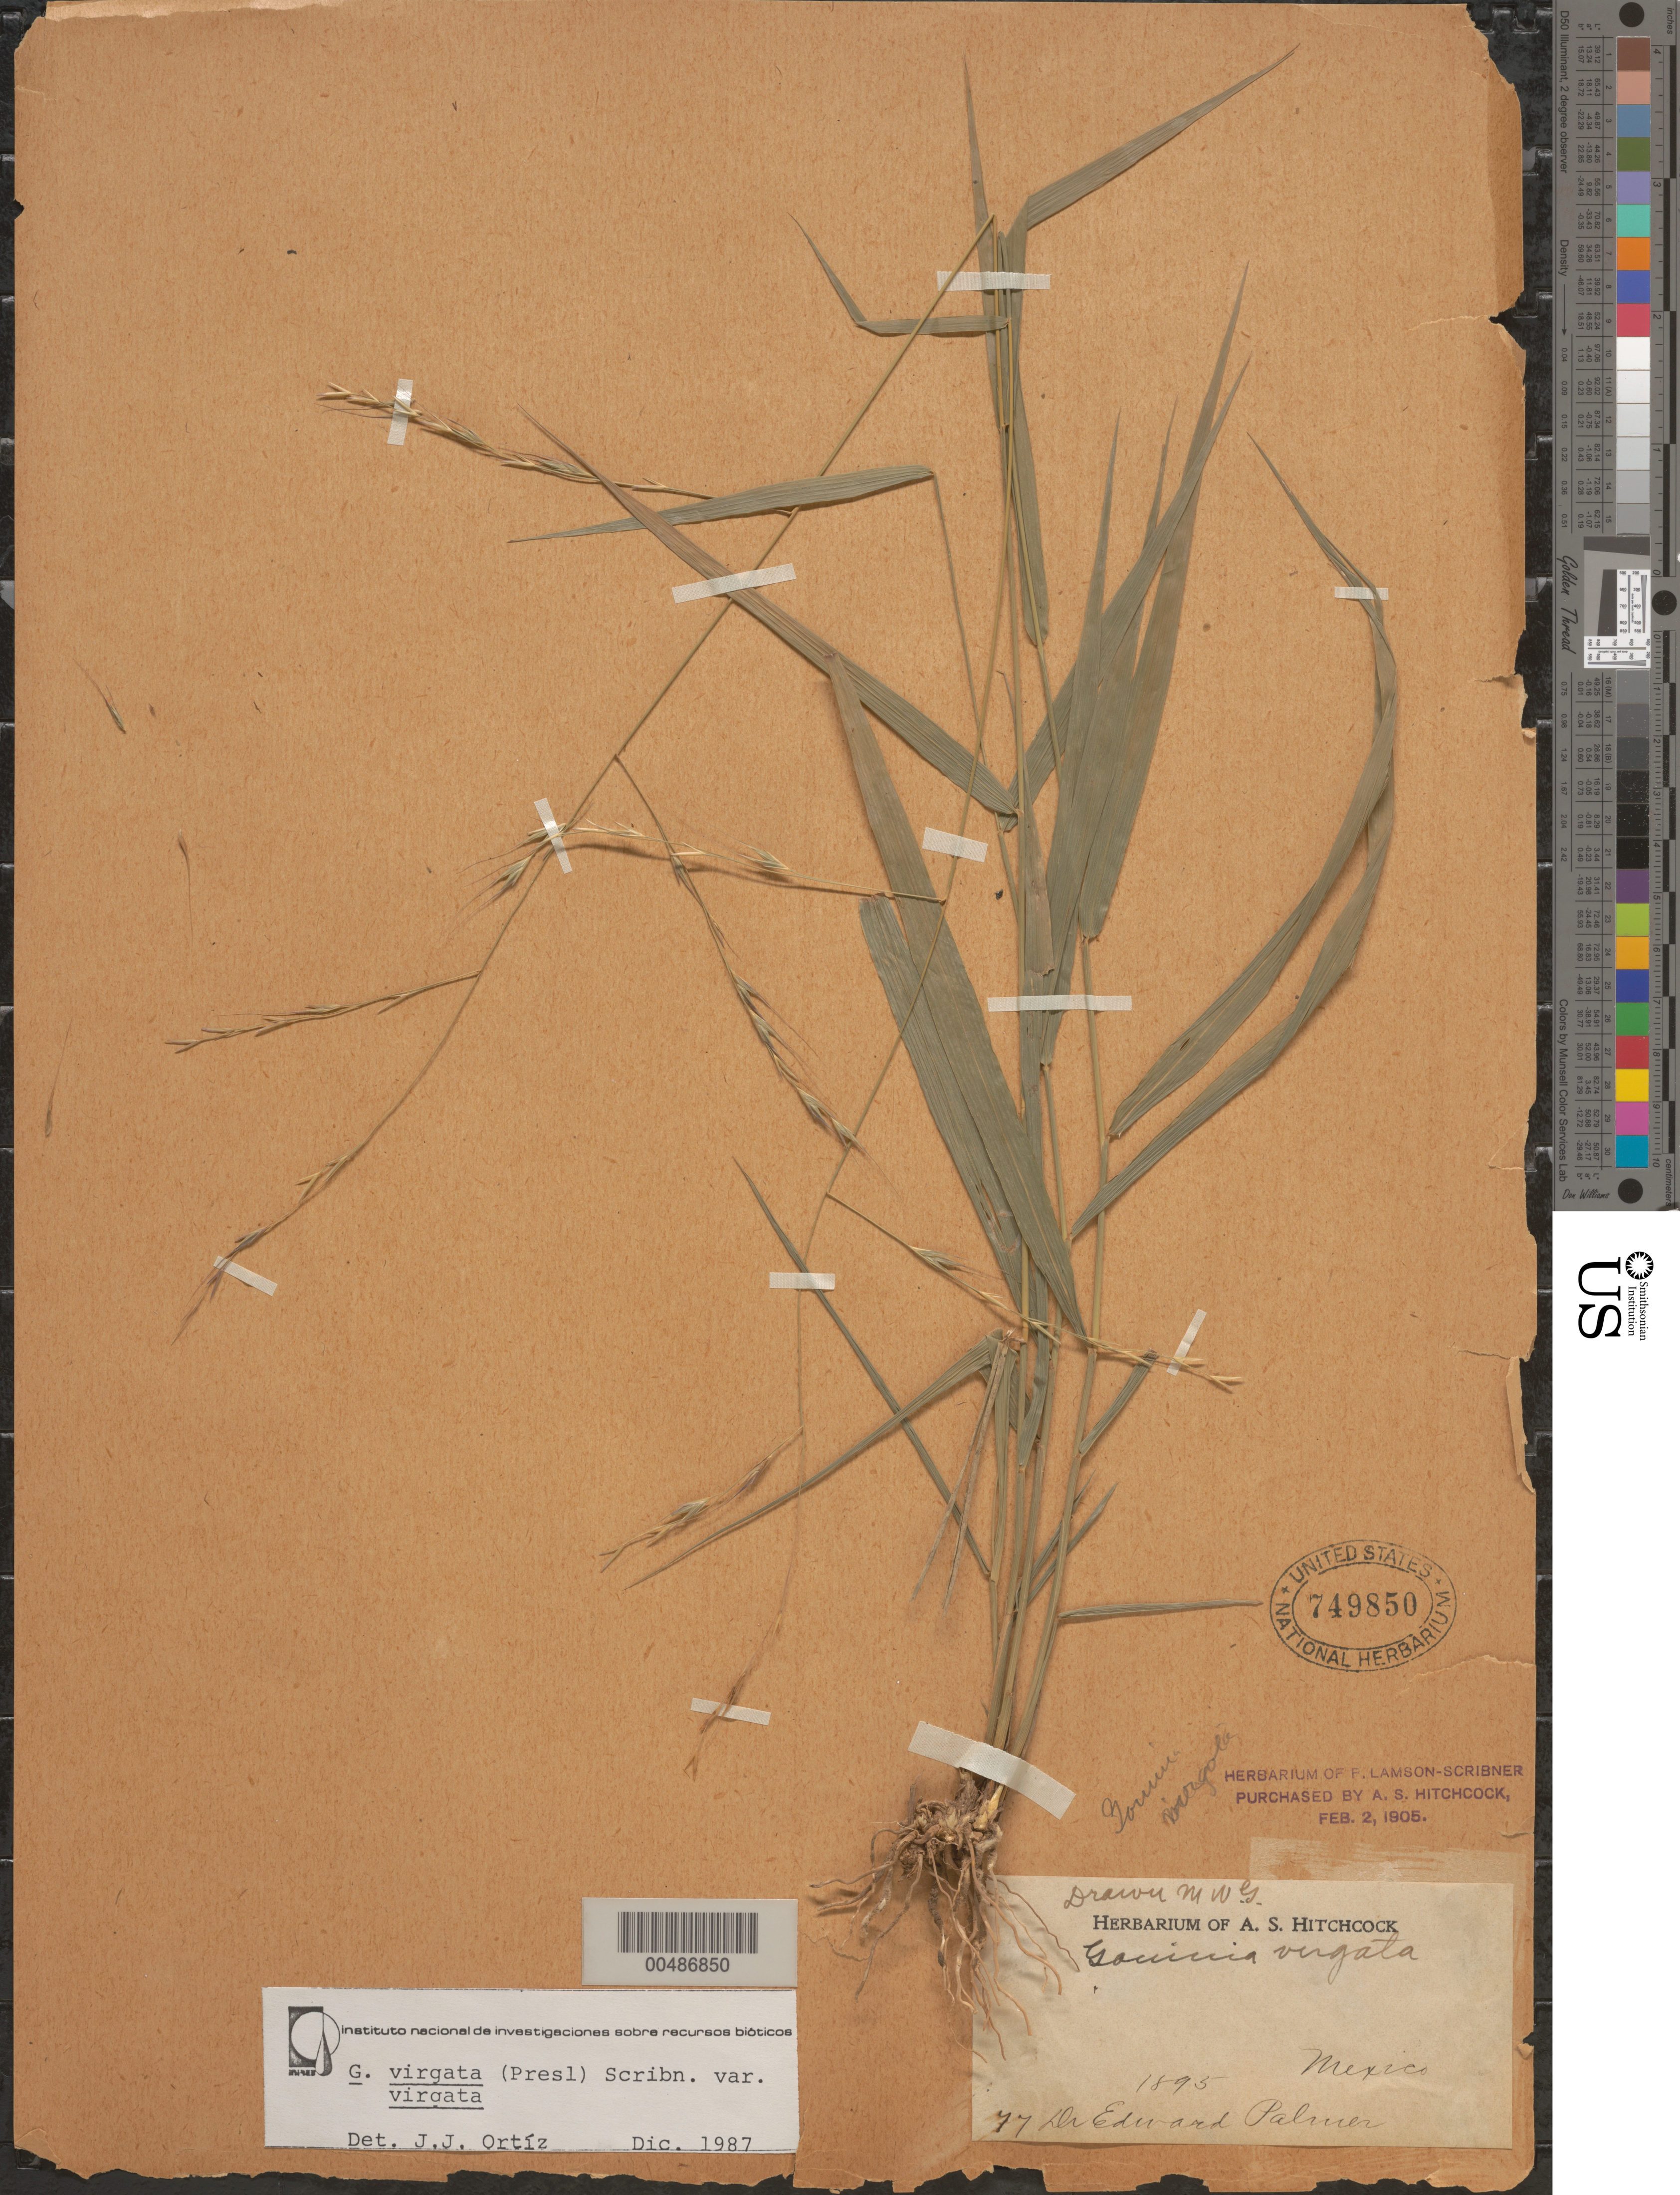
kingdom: Plantae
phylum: Tracheophyta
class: Liliopsida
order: Poales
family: Poaceae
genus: Gouinia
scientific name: Gouinia virgata var. virgata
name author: (J. Presl) Scribn.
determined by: Ort¡z, J. J.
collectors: E. Palmer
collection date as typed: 1895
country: Mexico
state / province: Durango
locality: San Ramon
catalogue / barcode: US 749850